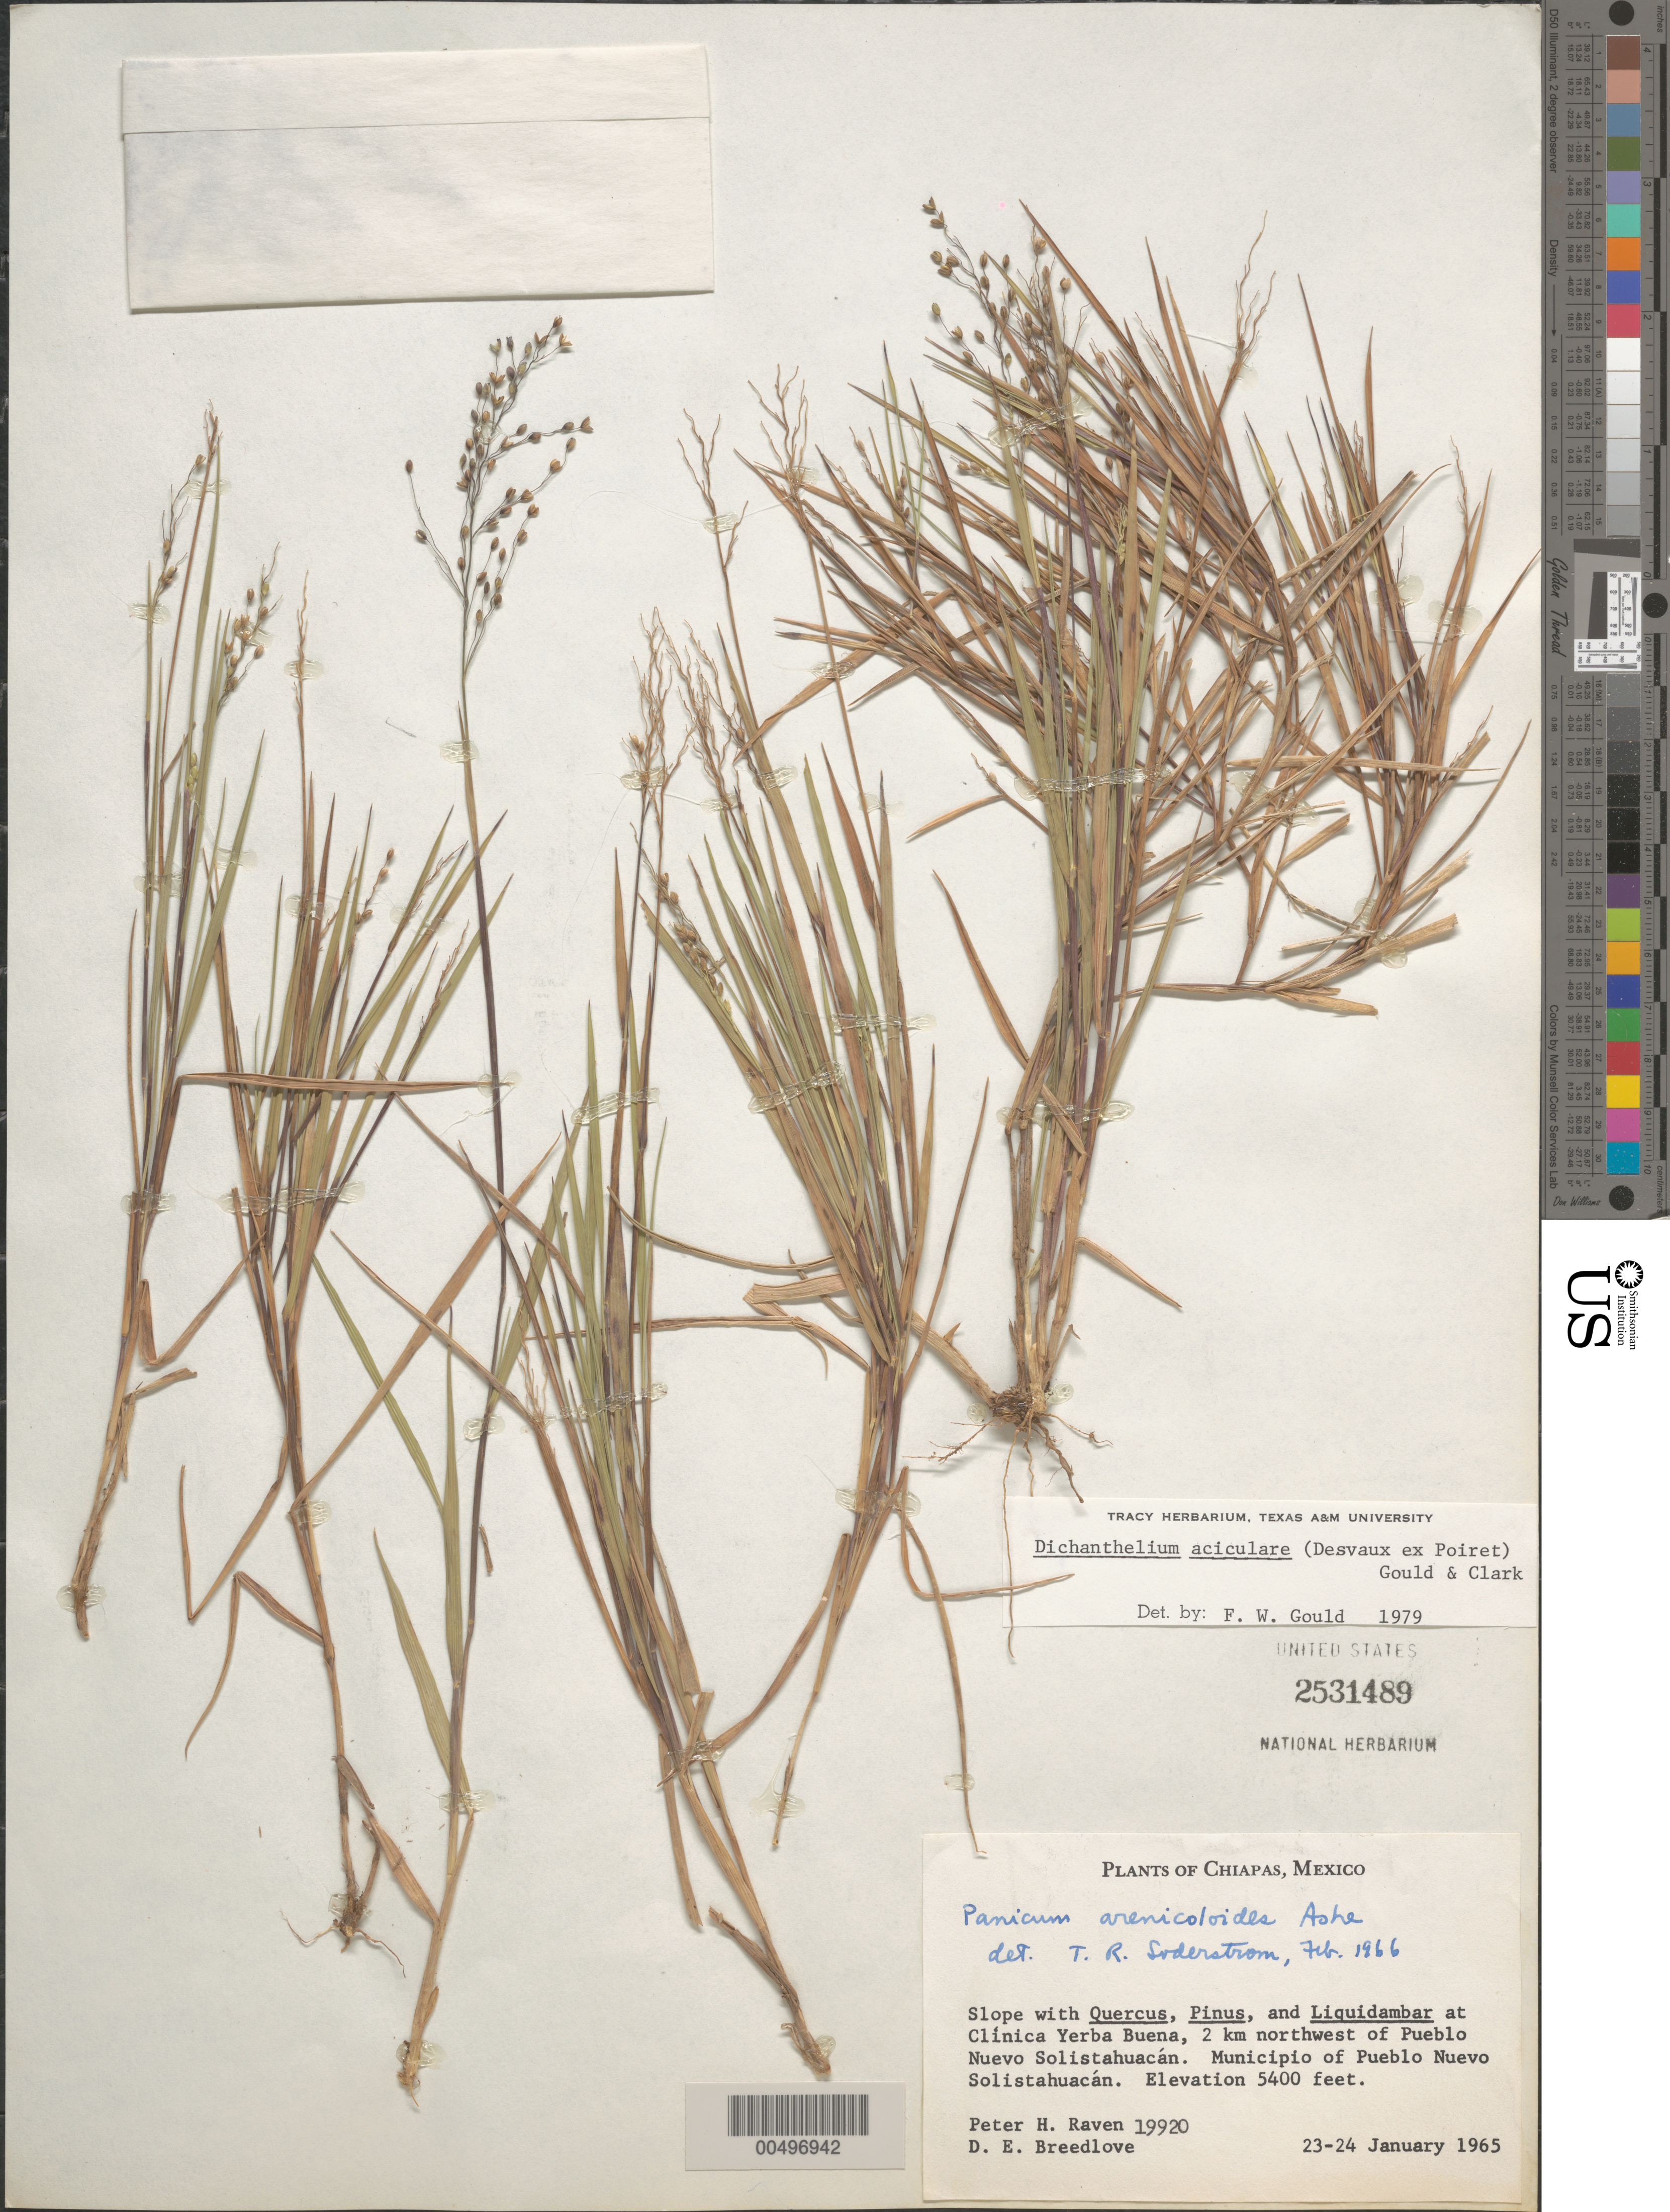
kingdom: Plantae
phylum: Tracheophyta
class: Liliopsida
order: Poales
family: Poaceae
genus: Dichanthelium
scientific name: Dichanthelium aciculare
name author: (Desv. ex Poir.) Gould & C.A. Clark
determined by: Gould, F. W.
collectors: P. H. Raven & D. E. Breedlove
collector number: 19920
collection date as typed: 23 Jan 1965 to 24 Jan 1965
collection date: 1965-01-23/1965-01-24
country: Mexico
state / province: Chiapas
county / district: Pueblo Nuevo Solistahuacán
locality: At Clínica Yerba Buena, 2 km NW of Pueblo Nuevo Solistahucán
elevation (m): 1646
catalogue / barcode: US 2531489